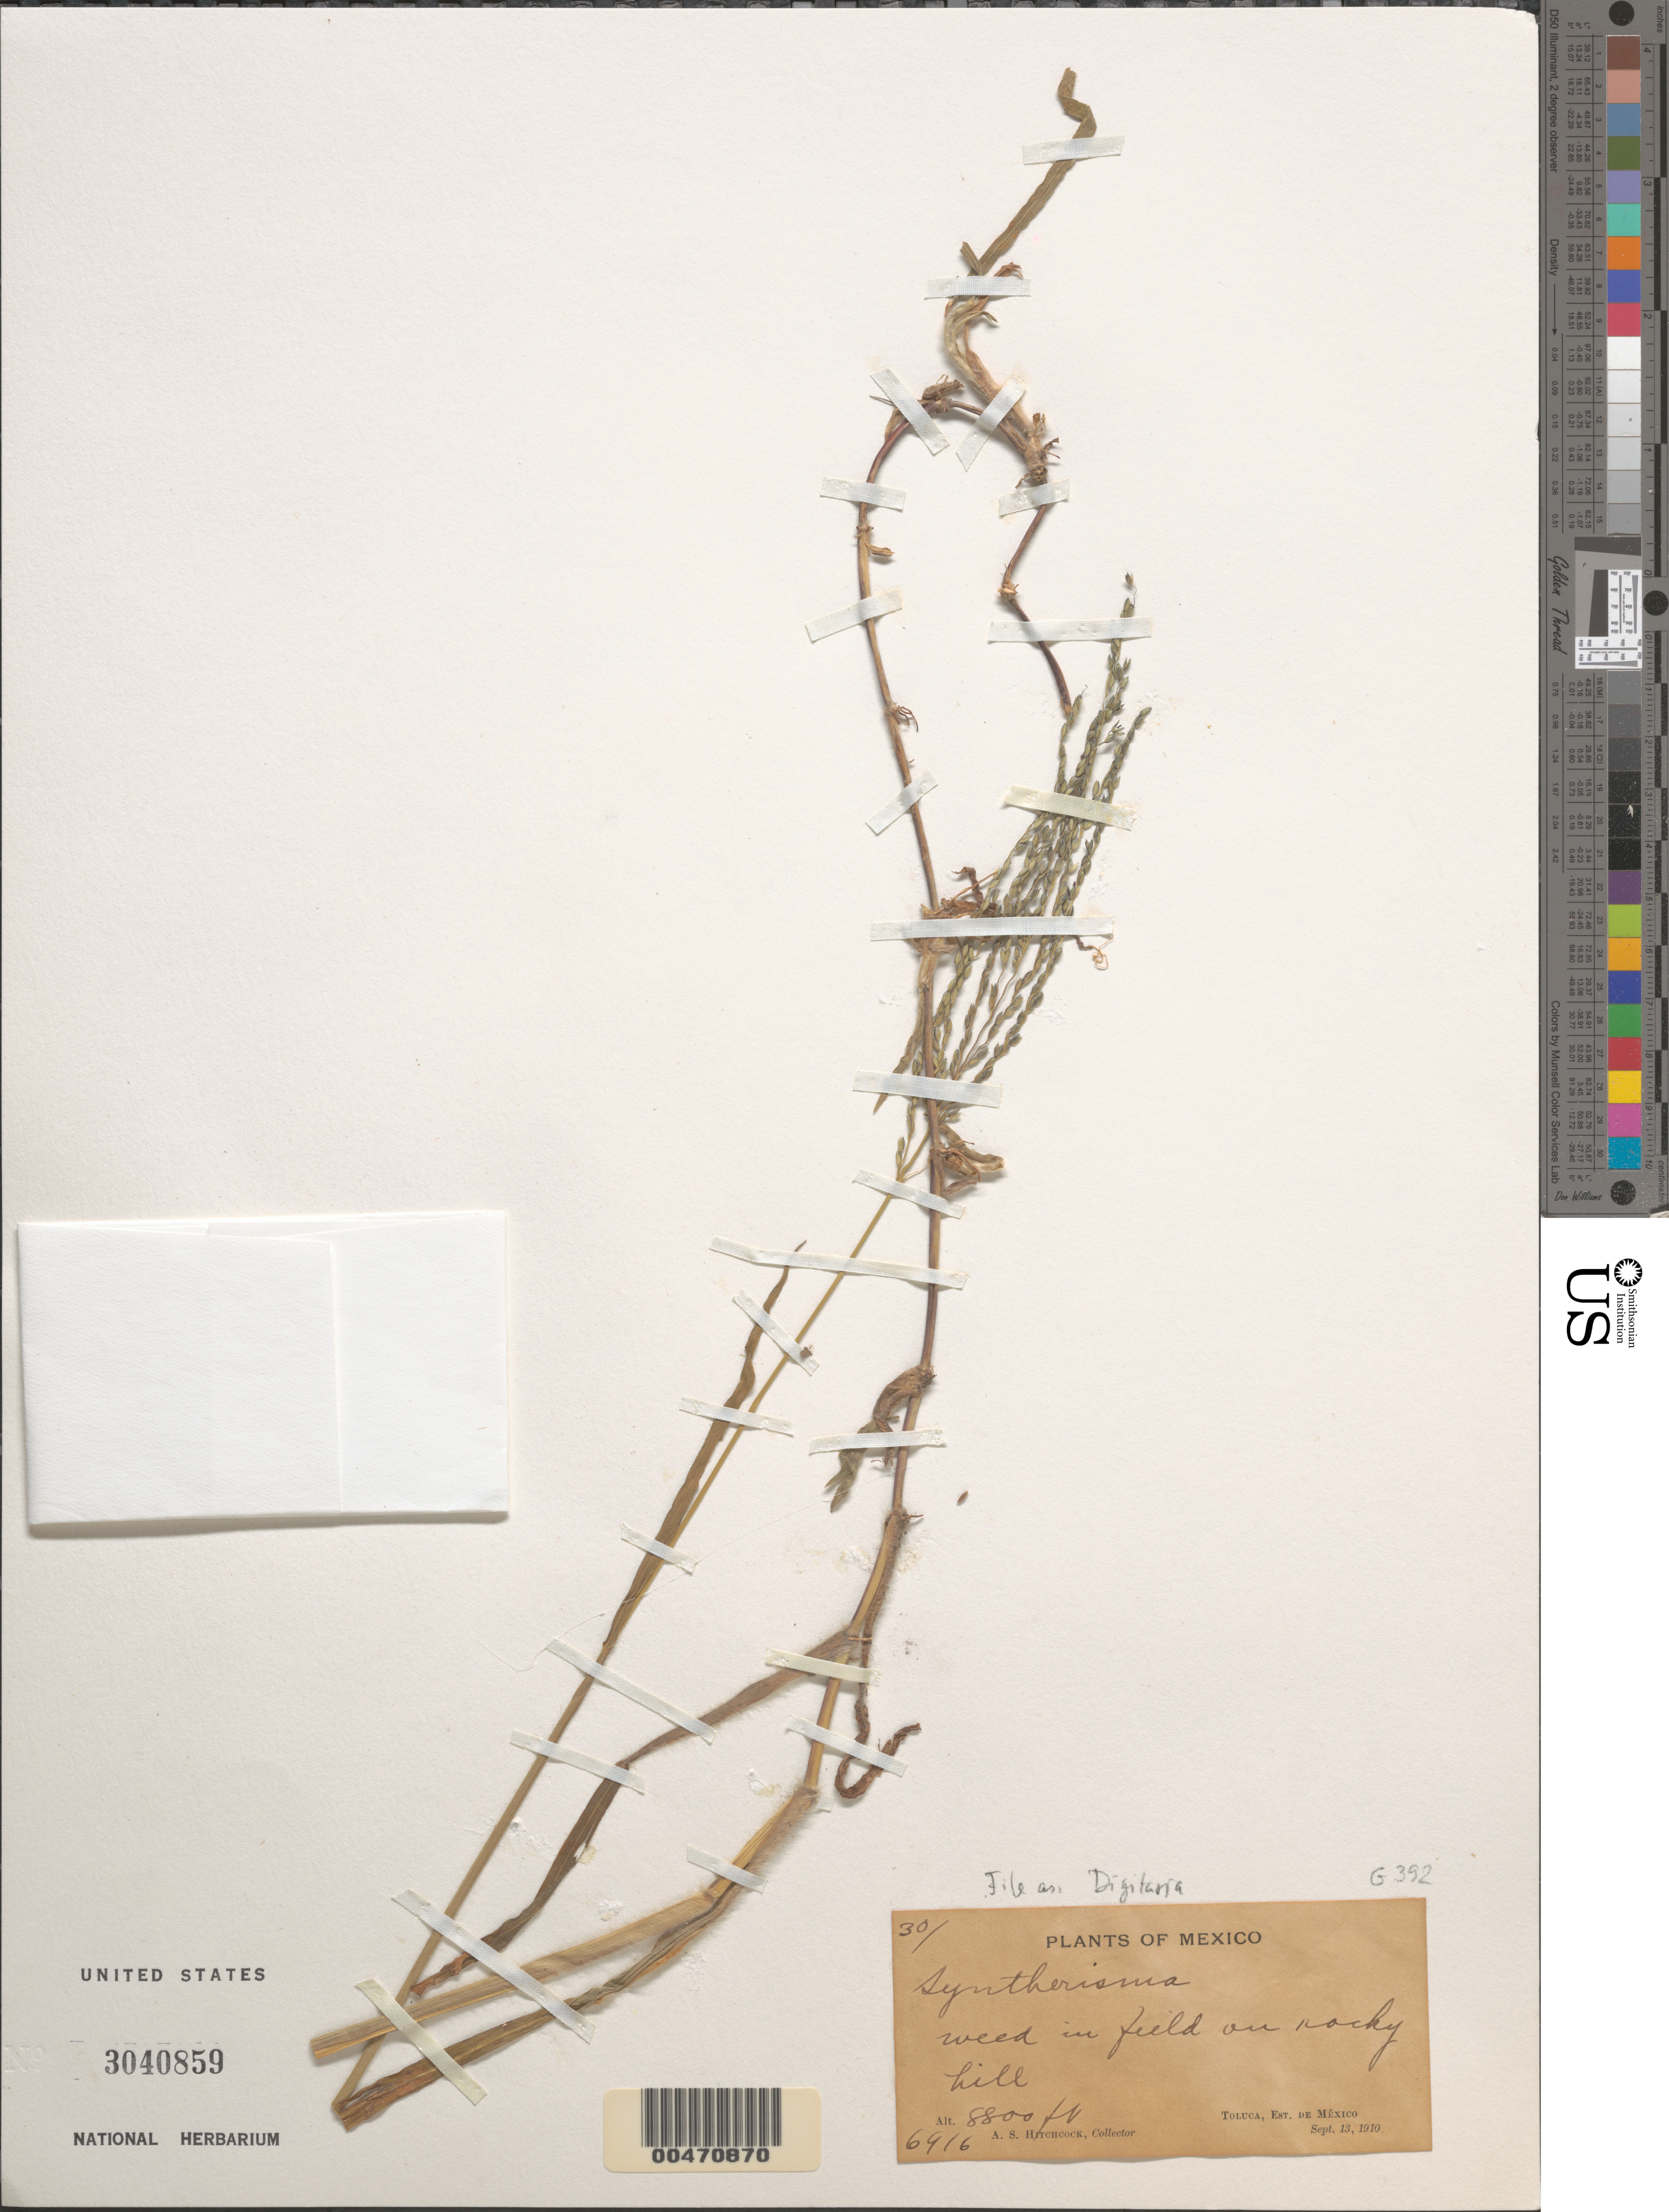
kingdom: Plantae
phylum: Tracheophyta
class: Liliopsida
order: Poales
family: Poaceae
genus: Digitaria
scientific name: Digitaria sp.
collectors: A. S. Hitchcock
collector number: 6916/30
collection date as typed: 13 Sep 1910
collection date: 1910-09-13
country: Mexico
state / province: México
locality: Toluca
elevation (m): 2682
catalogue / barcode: US 3040859